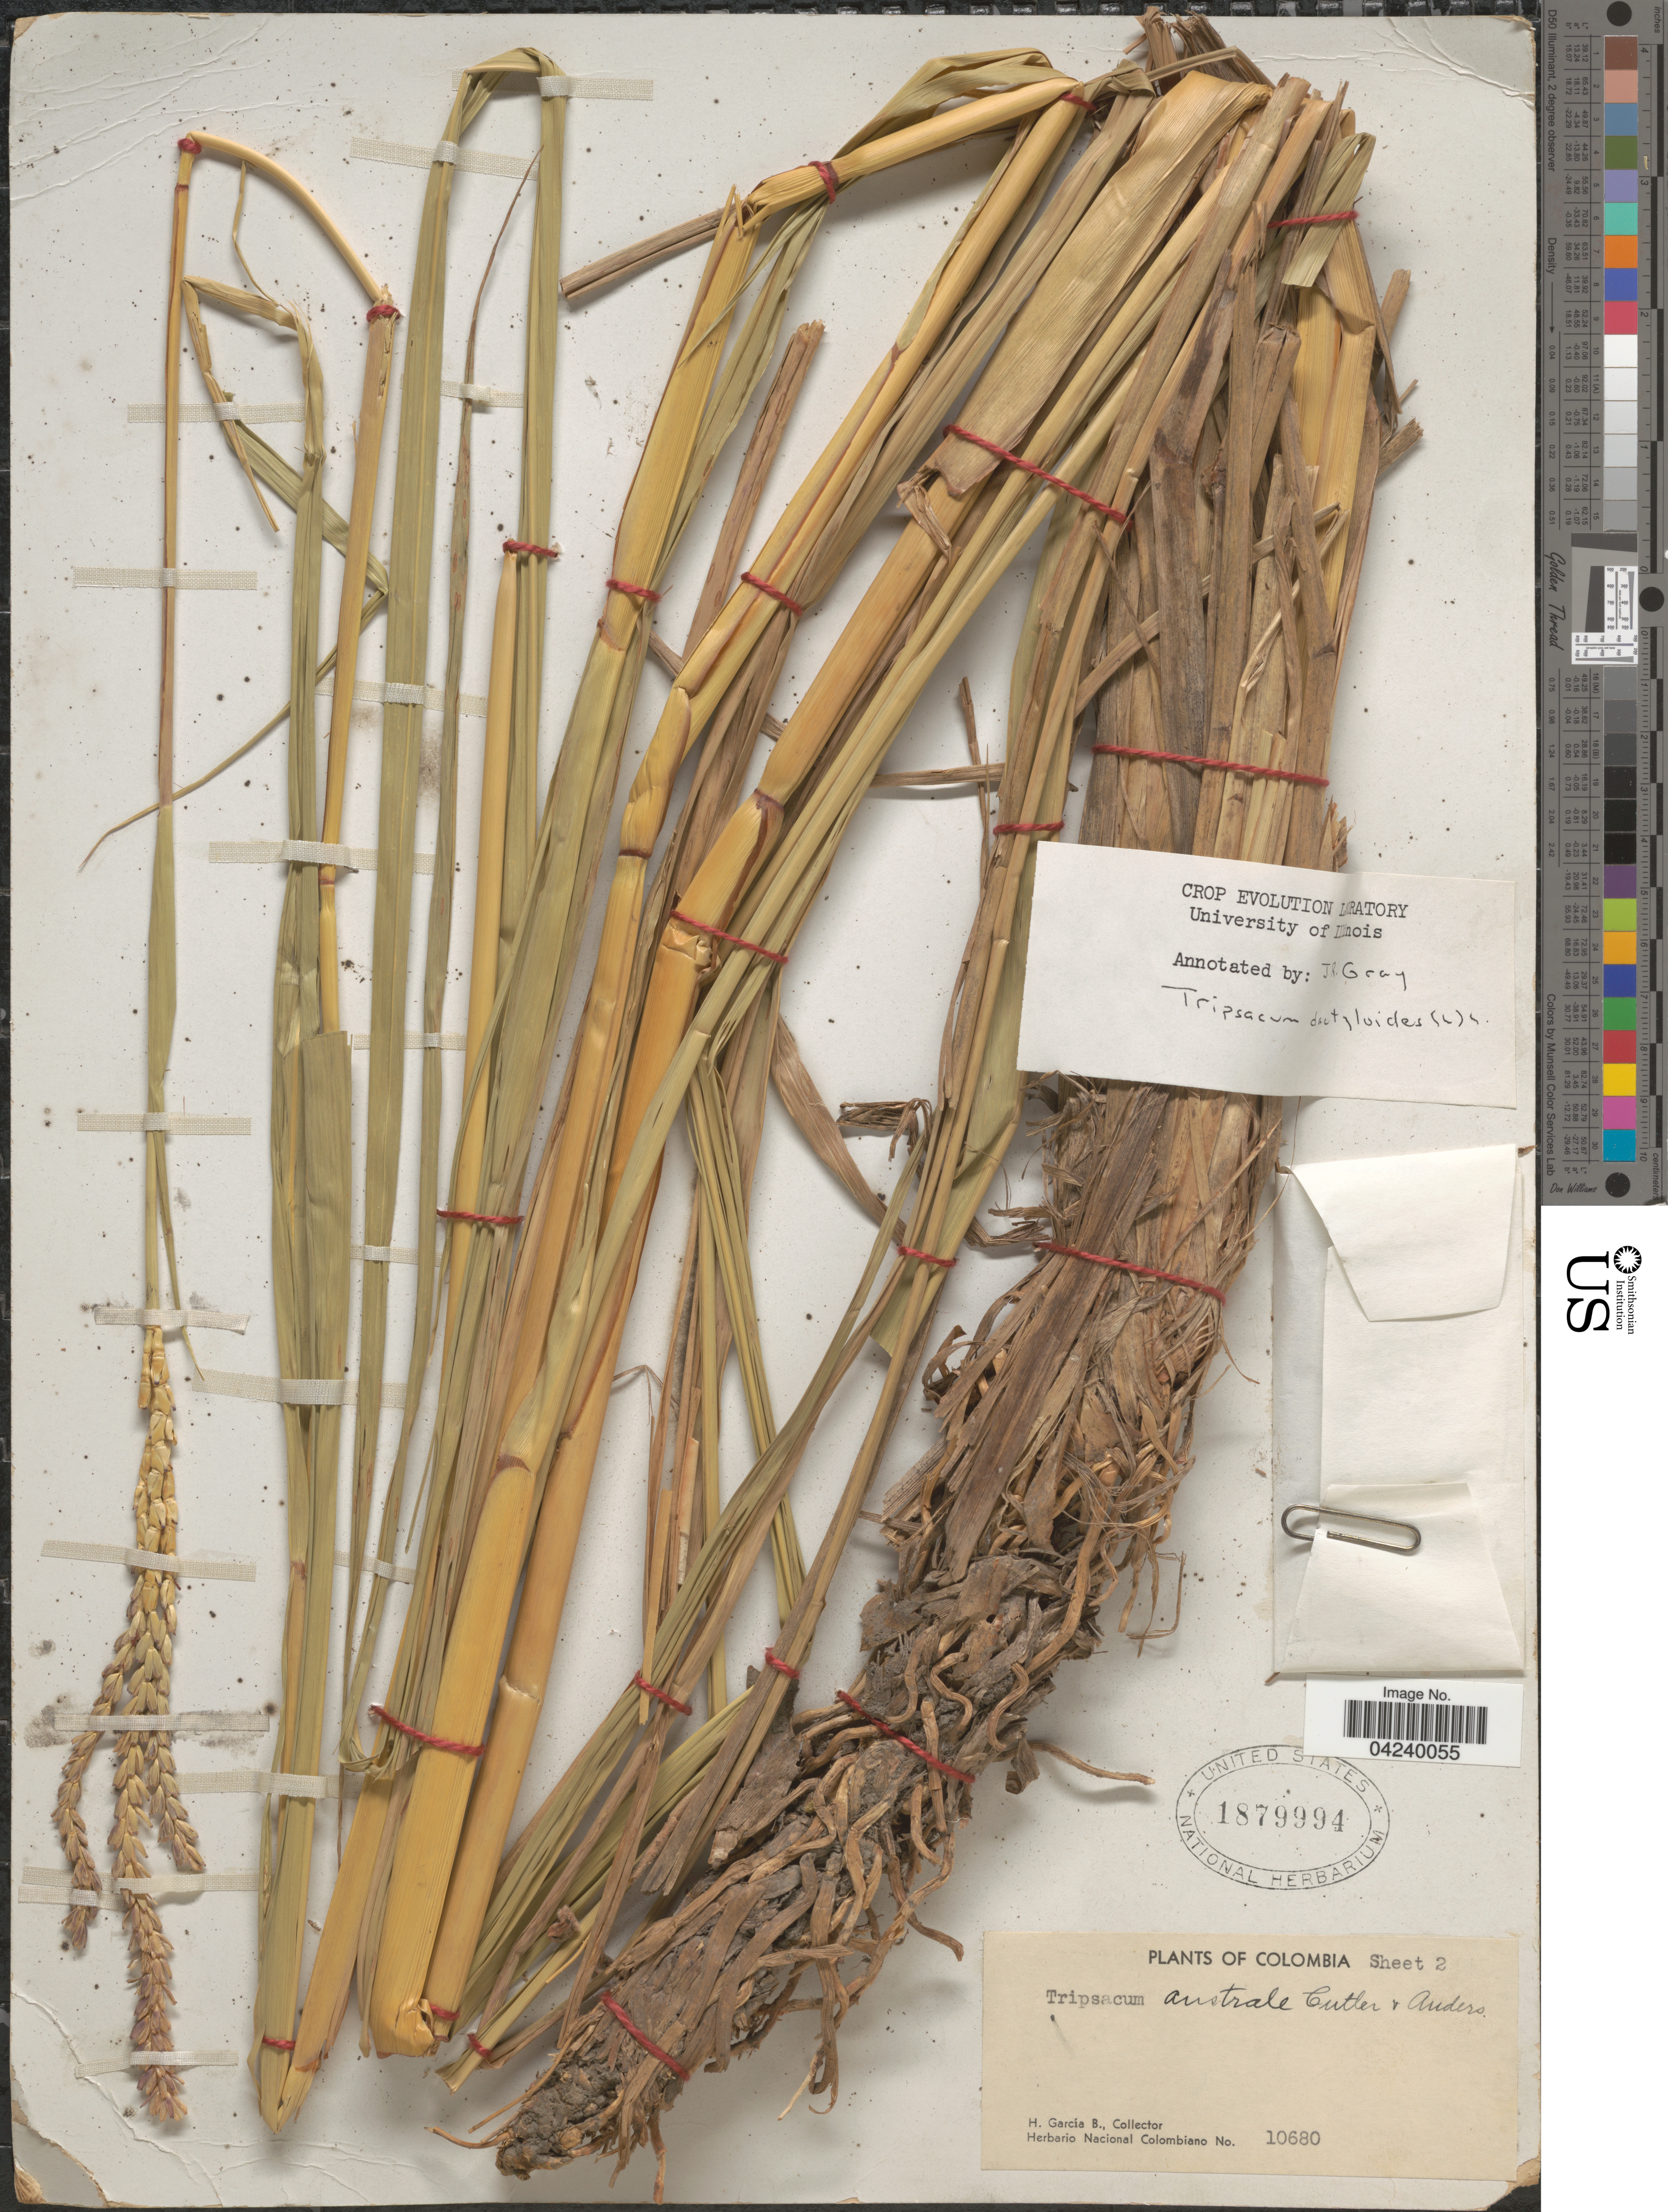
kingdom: Plantae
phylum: Tracheophyta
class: Liliopsida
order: Poales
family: Poaceae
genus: Tripsacum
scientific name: Tripsacum dactyloides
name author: (L.) L.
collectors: H. García B.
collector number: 10680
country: Colombia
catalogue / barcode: US 1879994